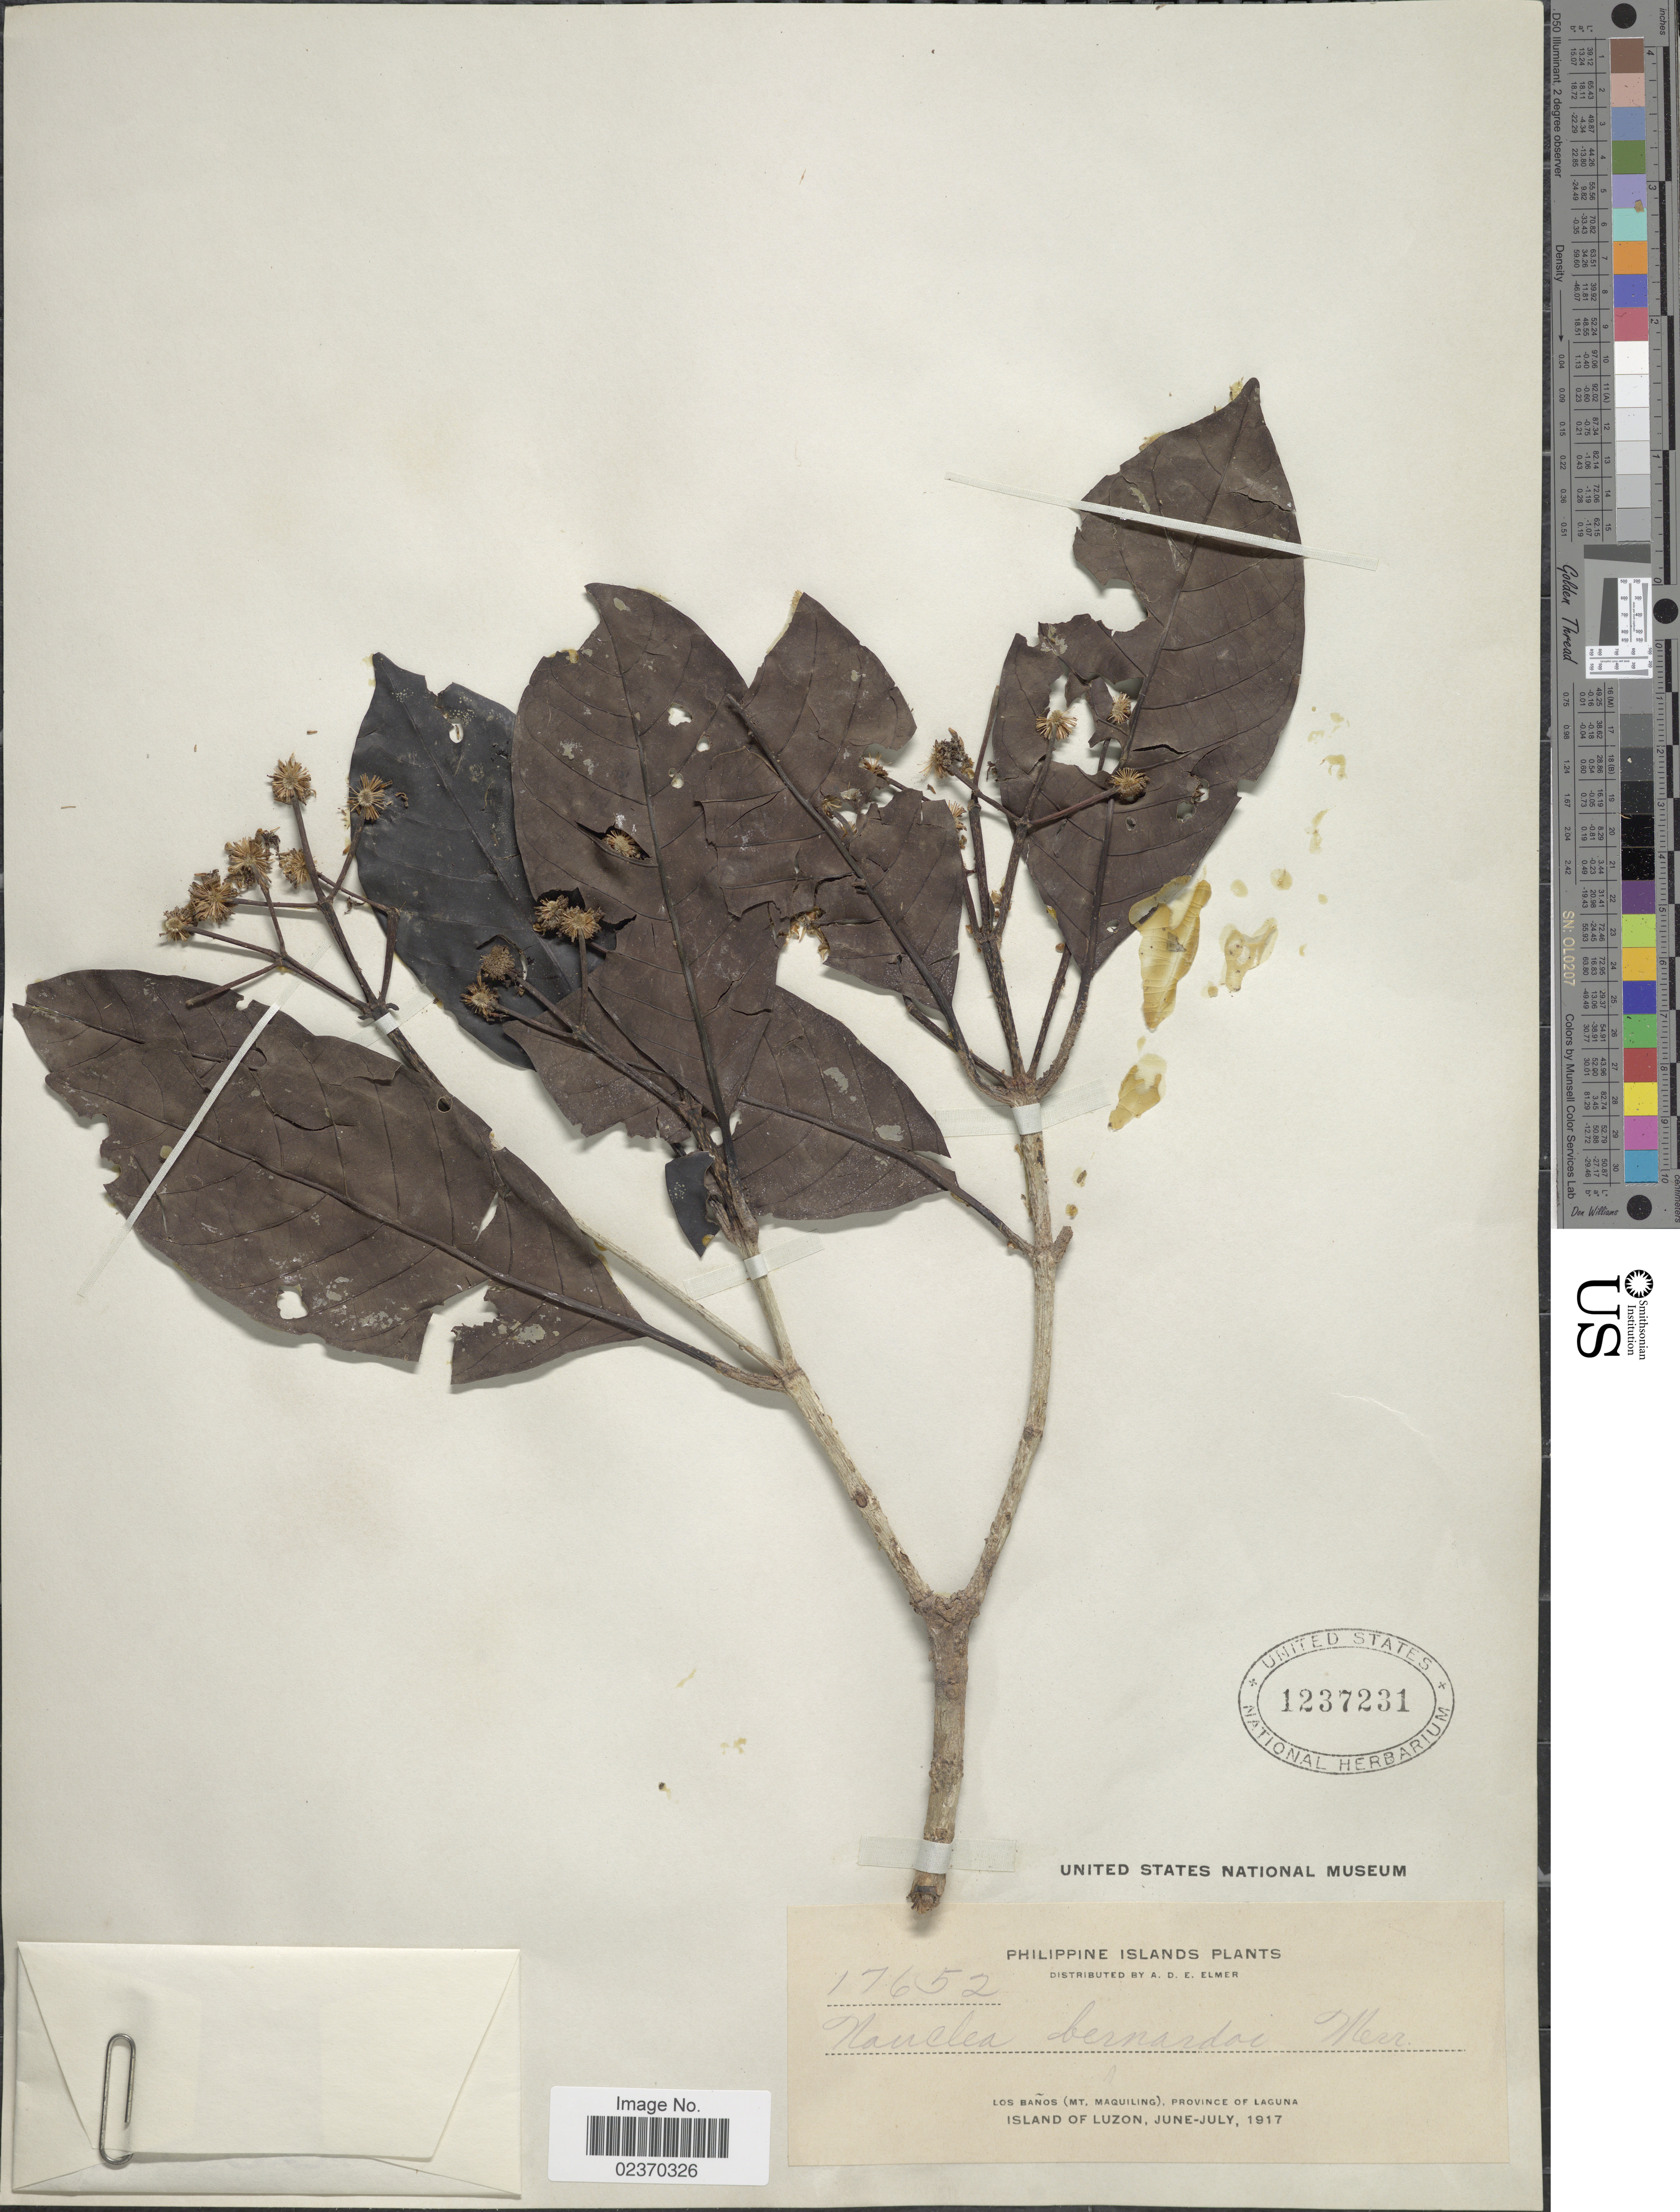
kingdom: Plantae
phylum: Tracheophyta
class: Magnoliopsida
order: Gentianales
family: Rubiaceae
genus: Ludekia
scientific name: Ludekia bernardoi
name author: (Merr.) Ridsdale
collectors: A. D. E. Elmer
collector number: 17652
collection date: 1917-06/1917-07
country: Philippines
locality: Philippine Islands, Los Baños (Mt. Maquiling), Province of Laguna, Island of Luzon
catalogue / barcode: US 1237231